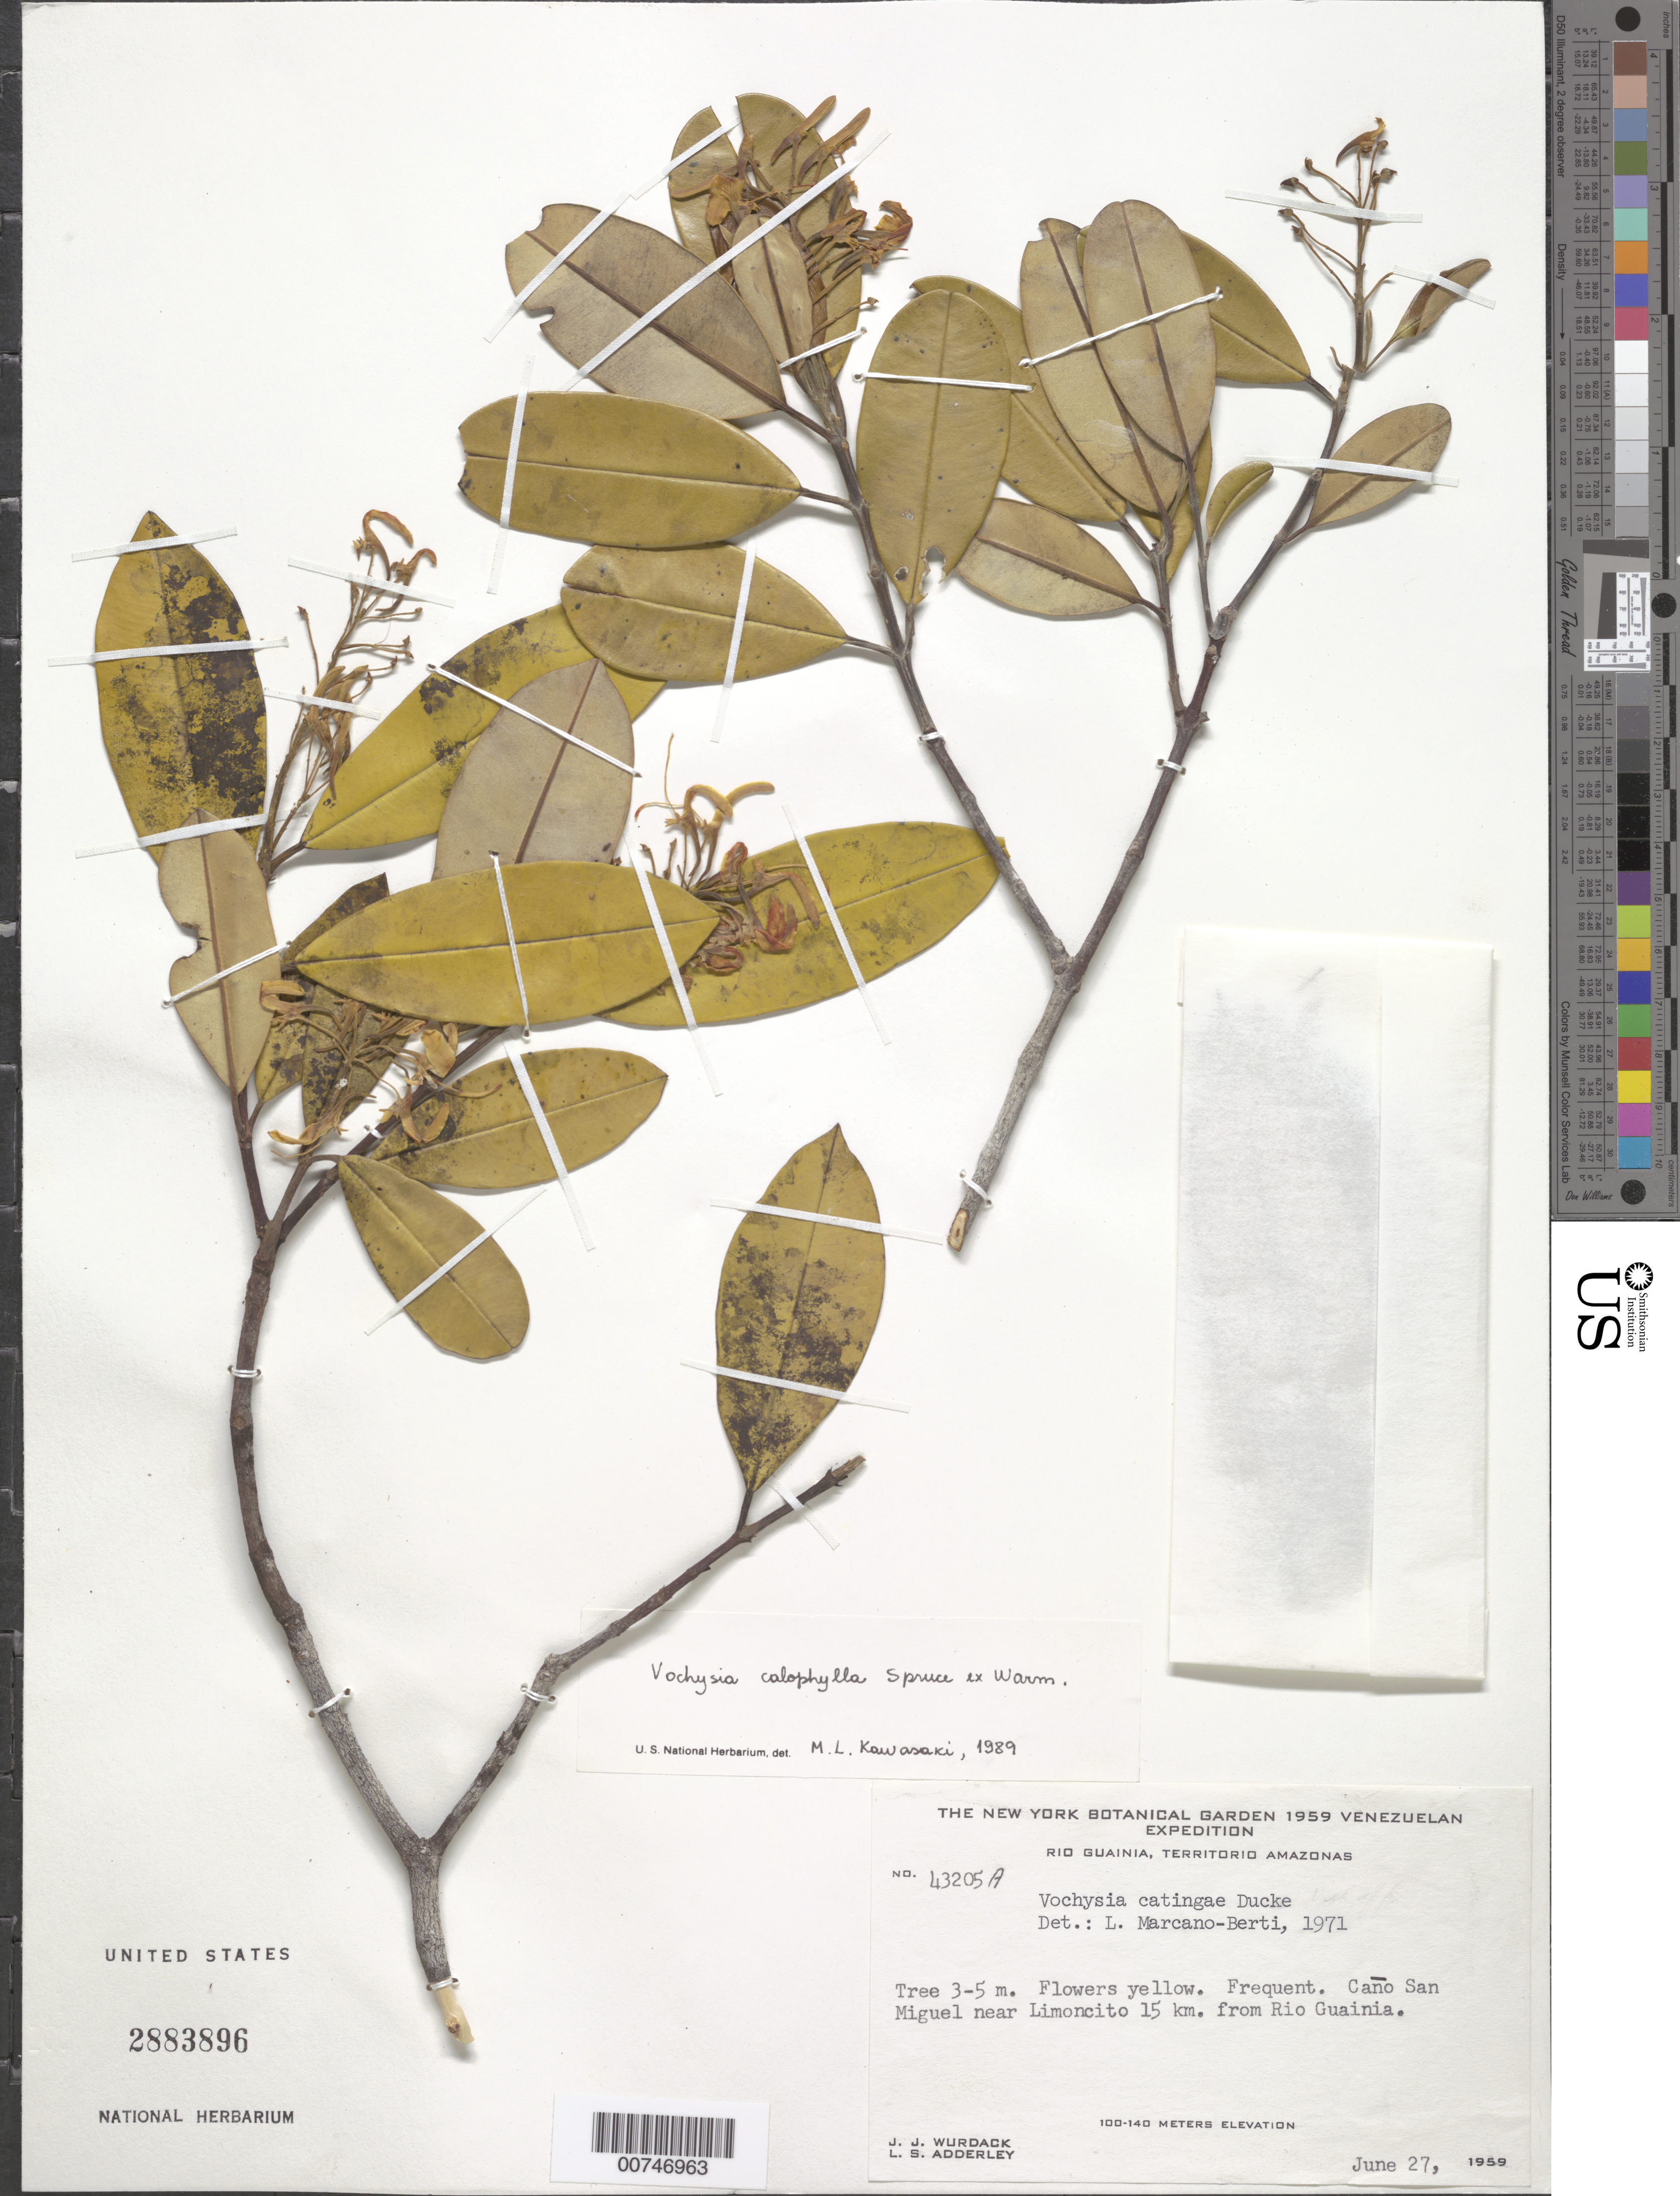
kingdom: Plantae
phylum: Tracheophyta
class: Magnoliopsida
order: Myrtales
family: Vochysiaceae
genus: Vochysia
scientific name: Vochysia calophylla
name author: Spruce ex Warm.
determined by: Kawasaki, María L.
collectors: J. J. Wurdack & L. S. Adderley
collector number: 43205 A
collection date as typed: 27-Jun-59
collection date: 1959-06-27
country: Venezuela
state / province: Amazonas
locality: Caño San Miguel, just above Limoncito (15 km from Río Guainia)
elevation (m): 100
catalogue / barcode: US 2883896